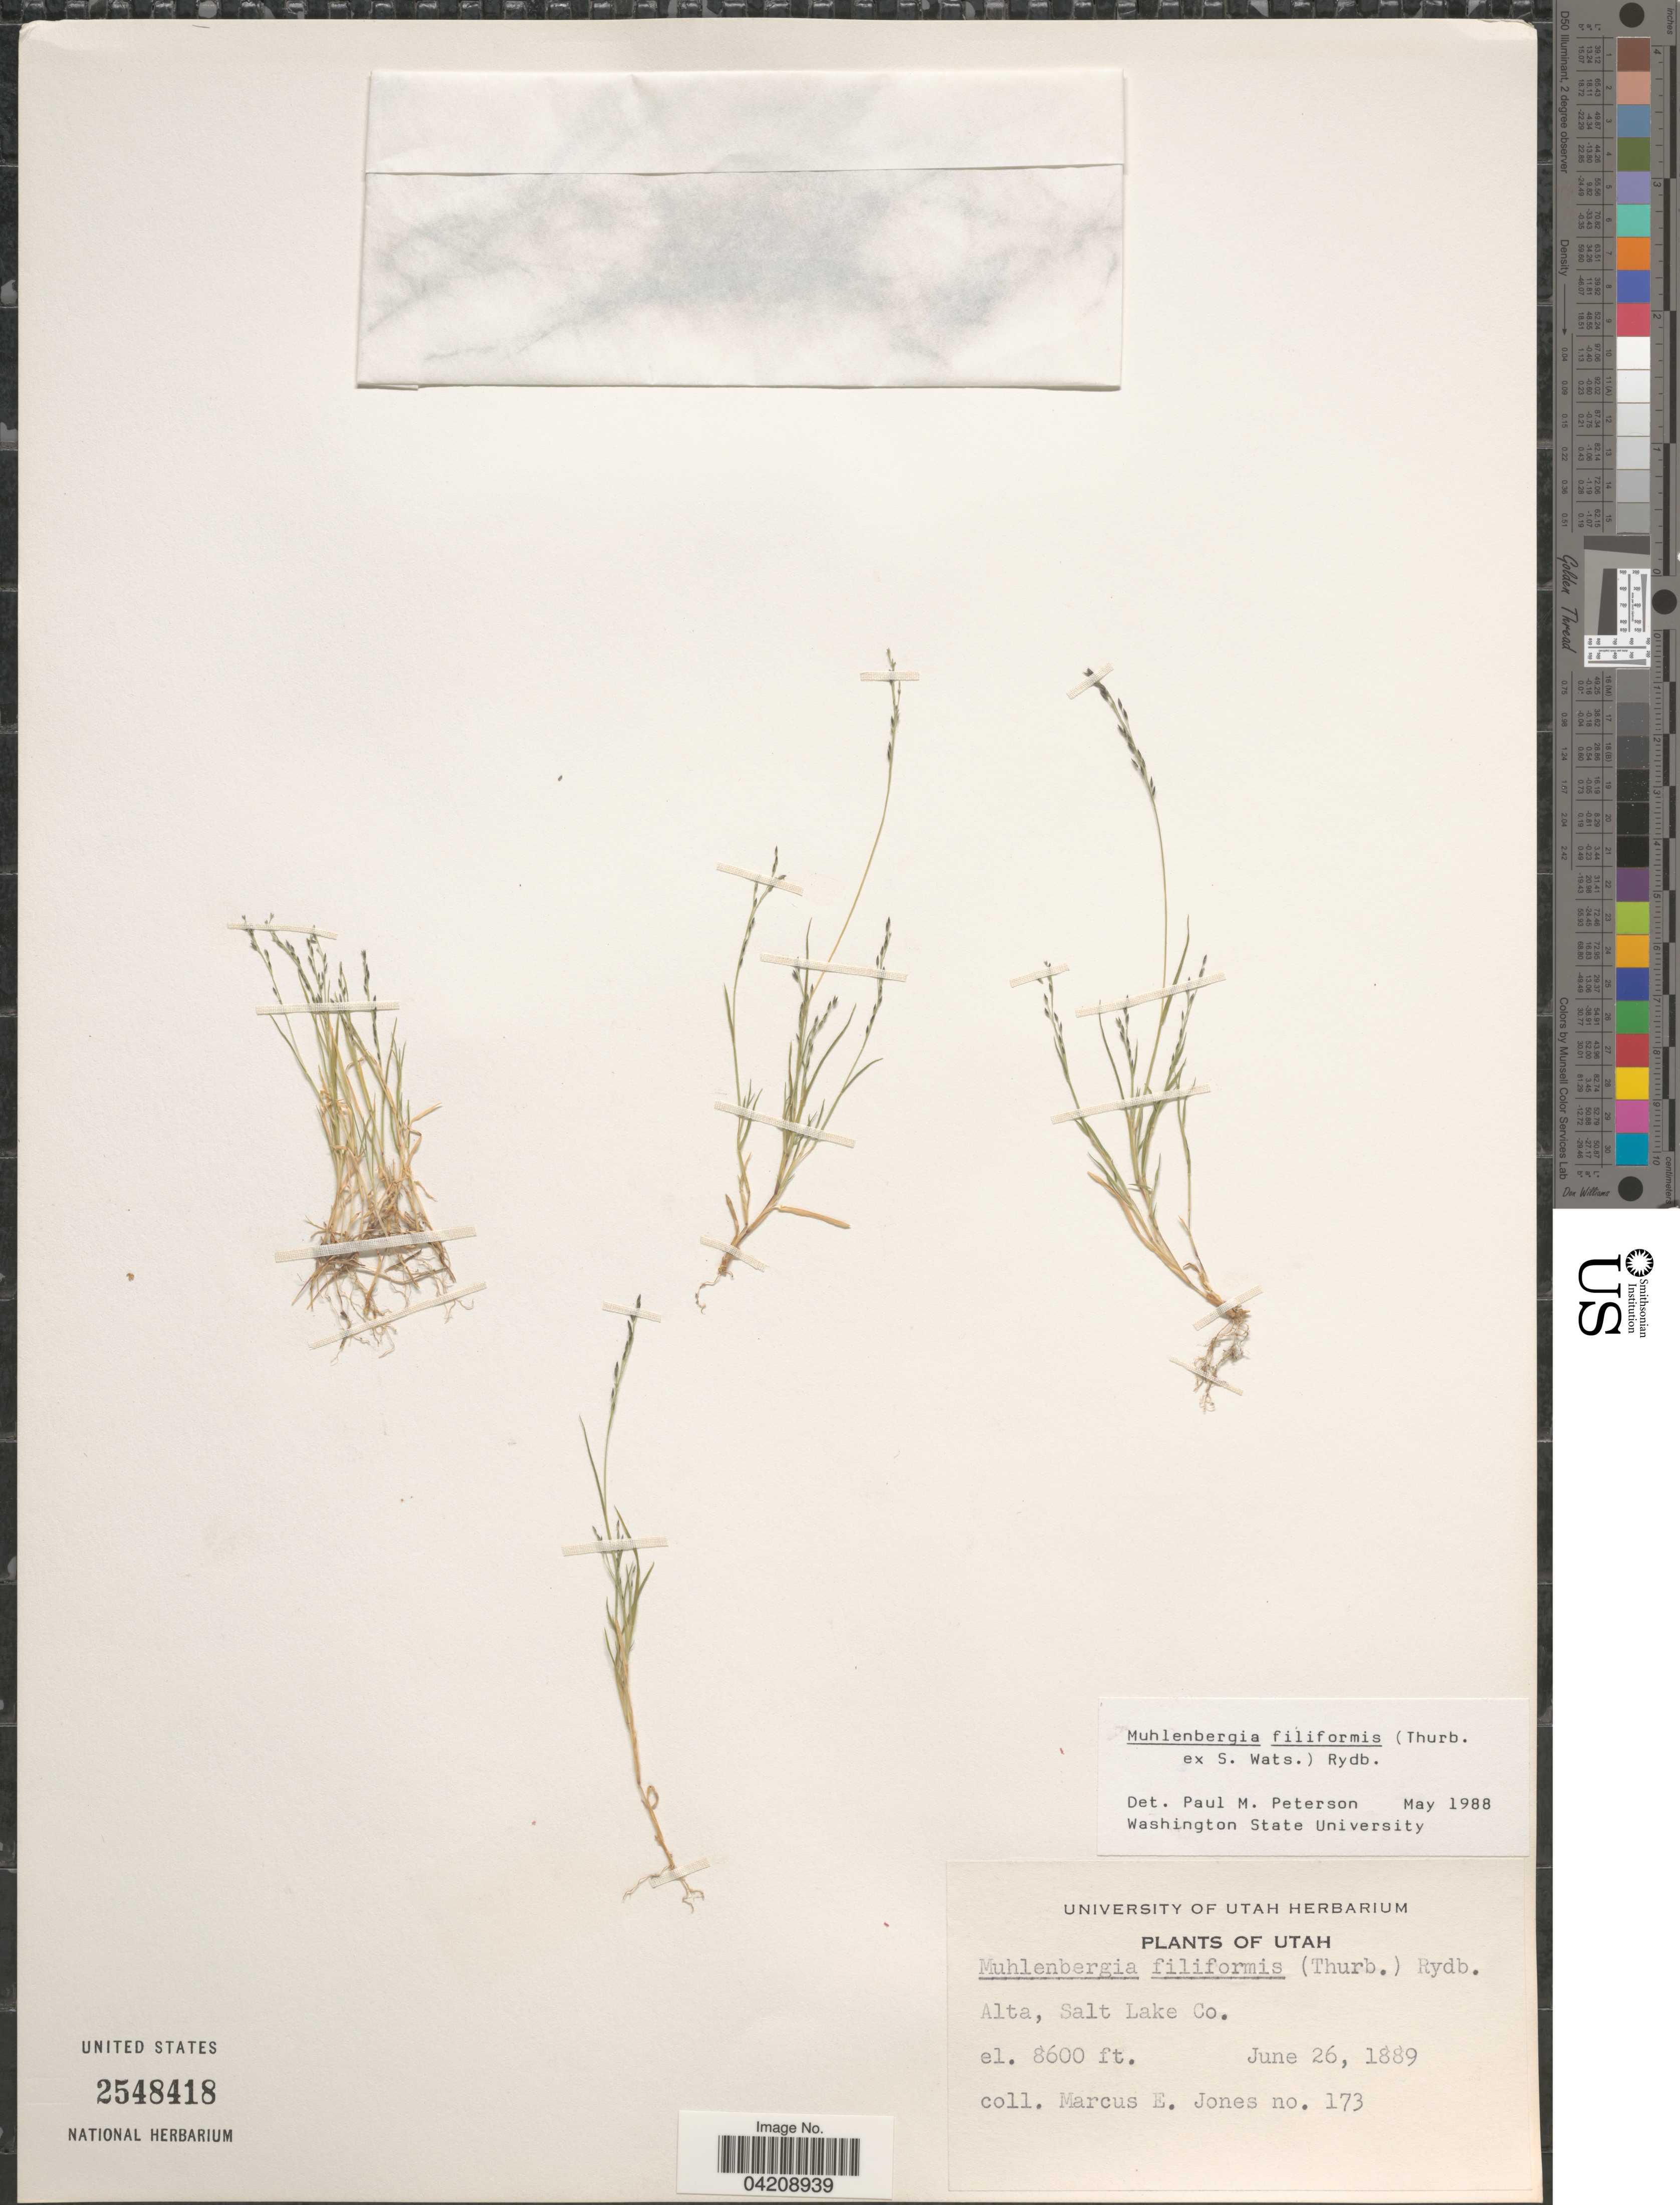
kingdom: Plantae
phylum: Tracheophyta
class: Liliopsida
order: Poales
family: Poaceae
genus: Muhlenbergia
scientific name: Muhlenbergia filiformis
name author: (Thurb. ex S. Watson) Rydb.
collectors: M. E. Jones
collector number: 173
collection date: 1889-06-26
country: United States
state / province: Utah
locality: Alta, Salt Lake Co.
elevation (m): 2621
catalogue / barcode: US 2548418